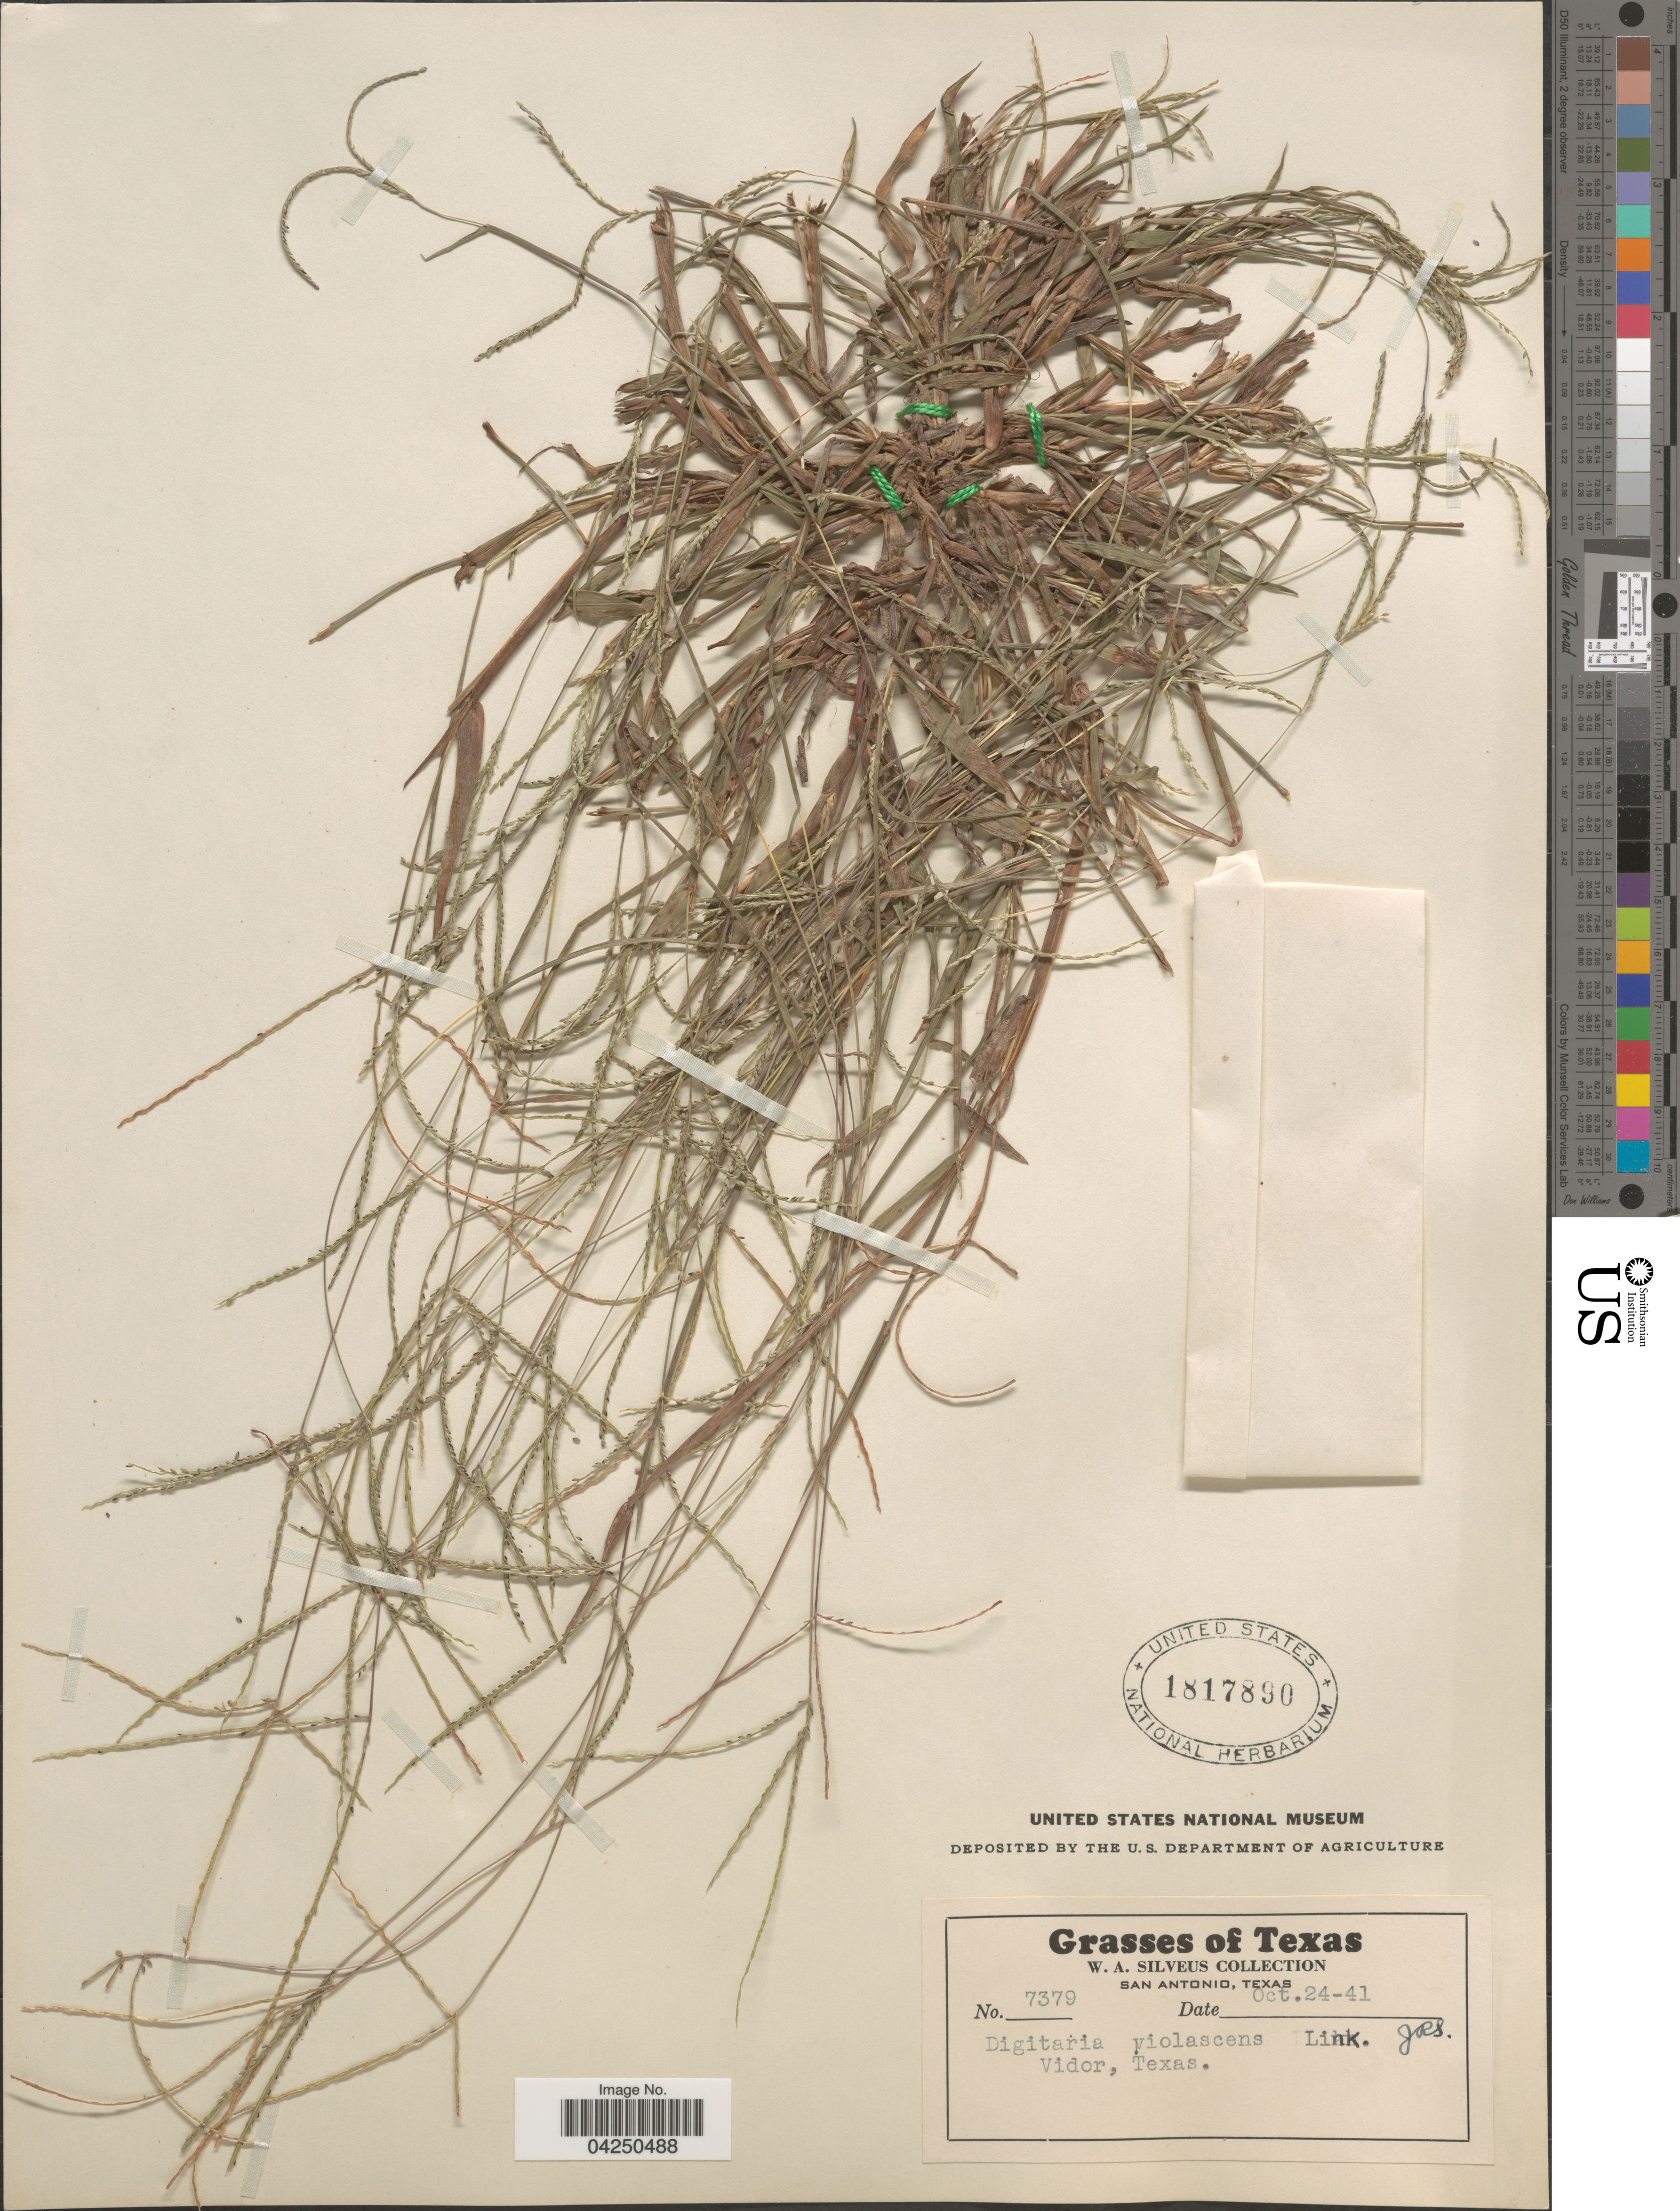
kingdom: Plantae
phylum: Tracheophyta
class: Liliopsida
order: Poales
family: Poaceae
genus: Digitaria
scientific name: Digitaria violascens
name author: Link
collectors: W. Silveus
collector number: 7379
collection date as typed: Transcribed d/m/y: 24/10/41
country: United States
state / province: Texas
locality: Vidor.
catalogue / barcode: US 1817890